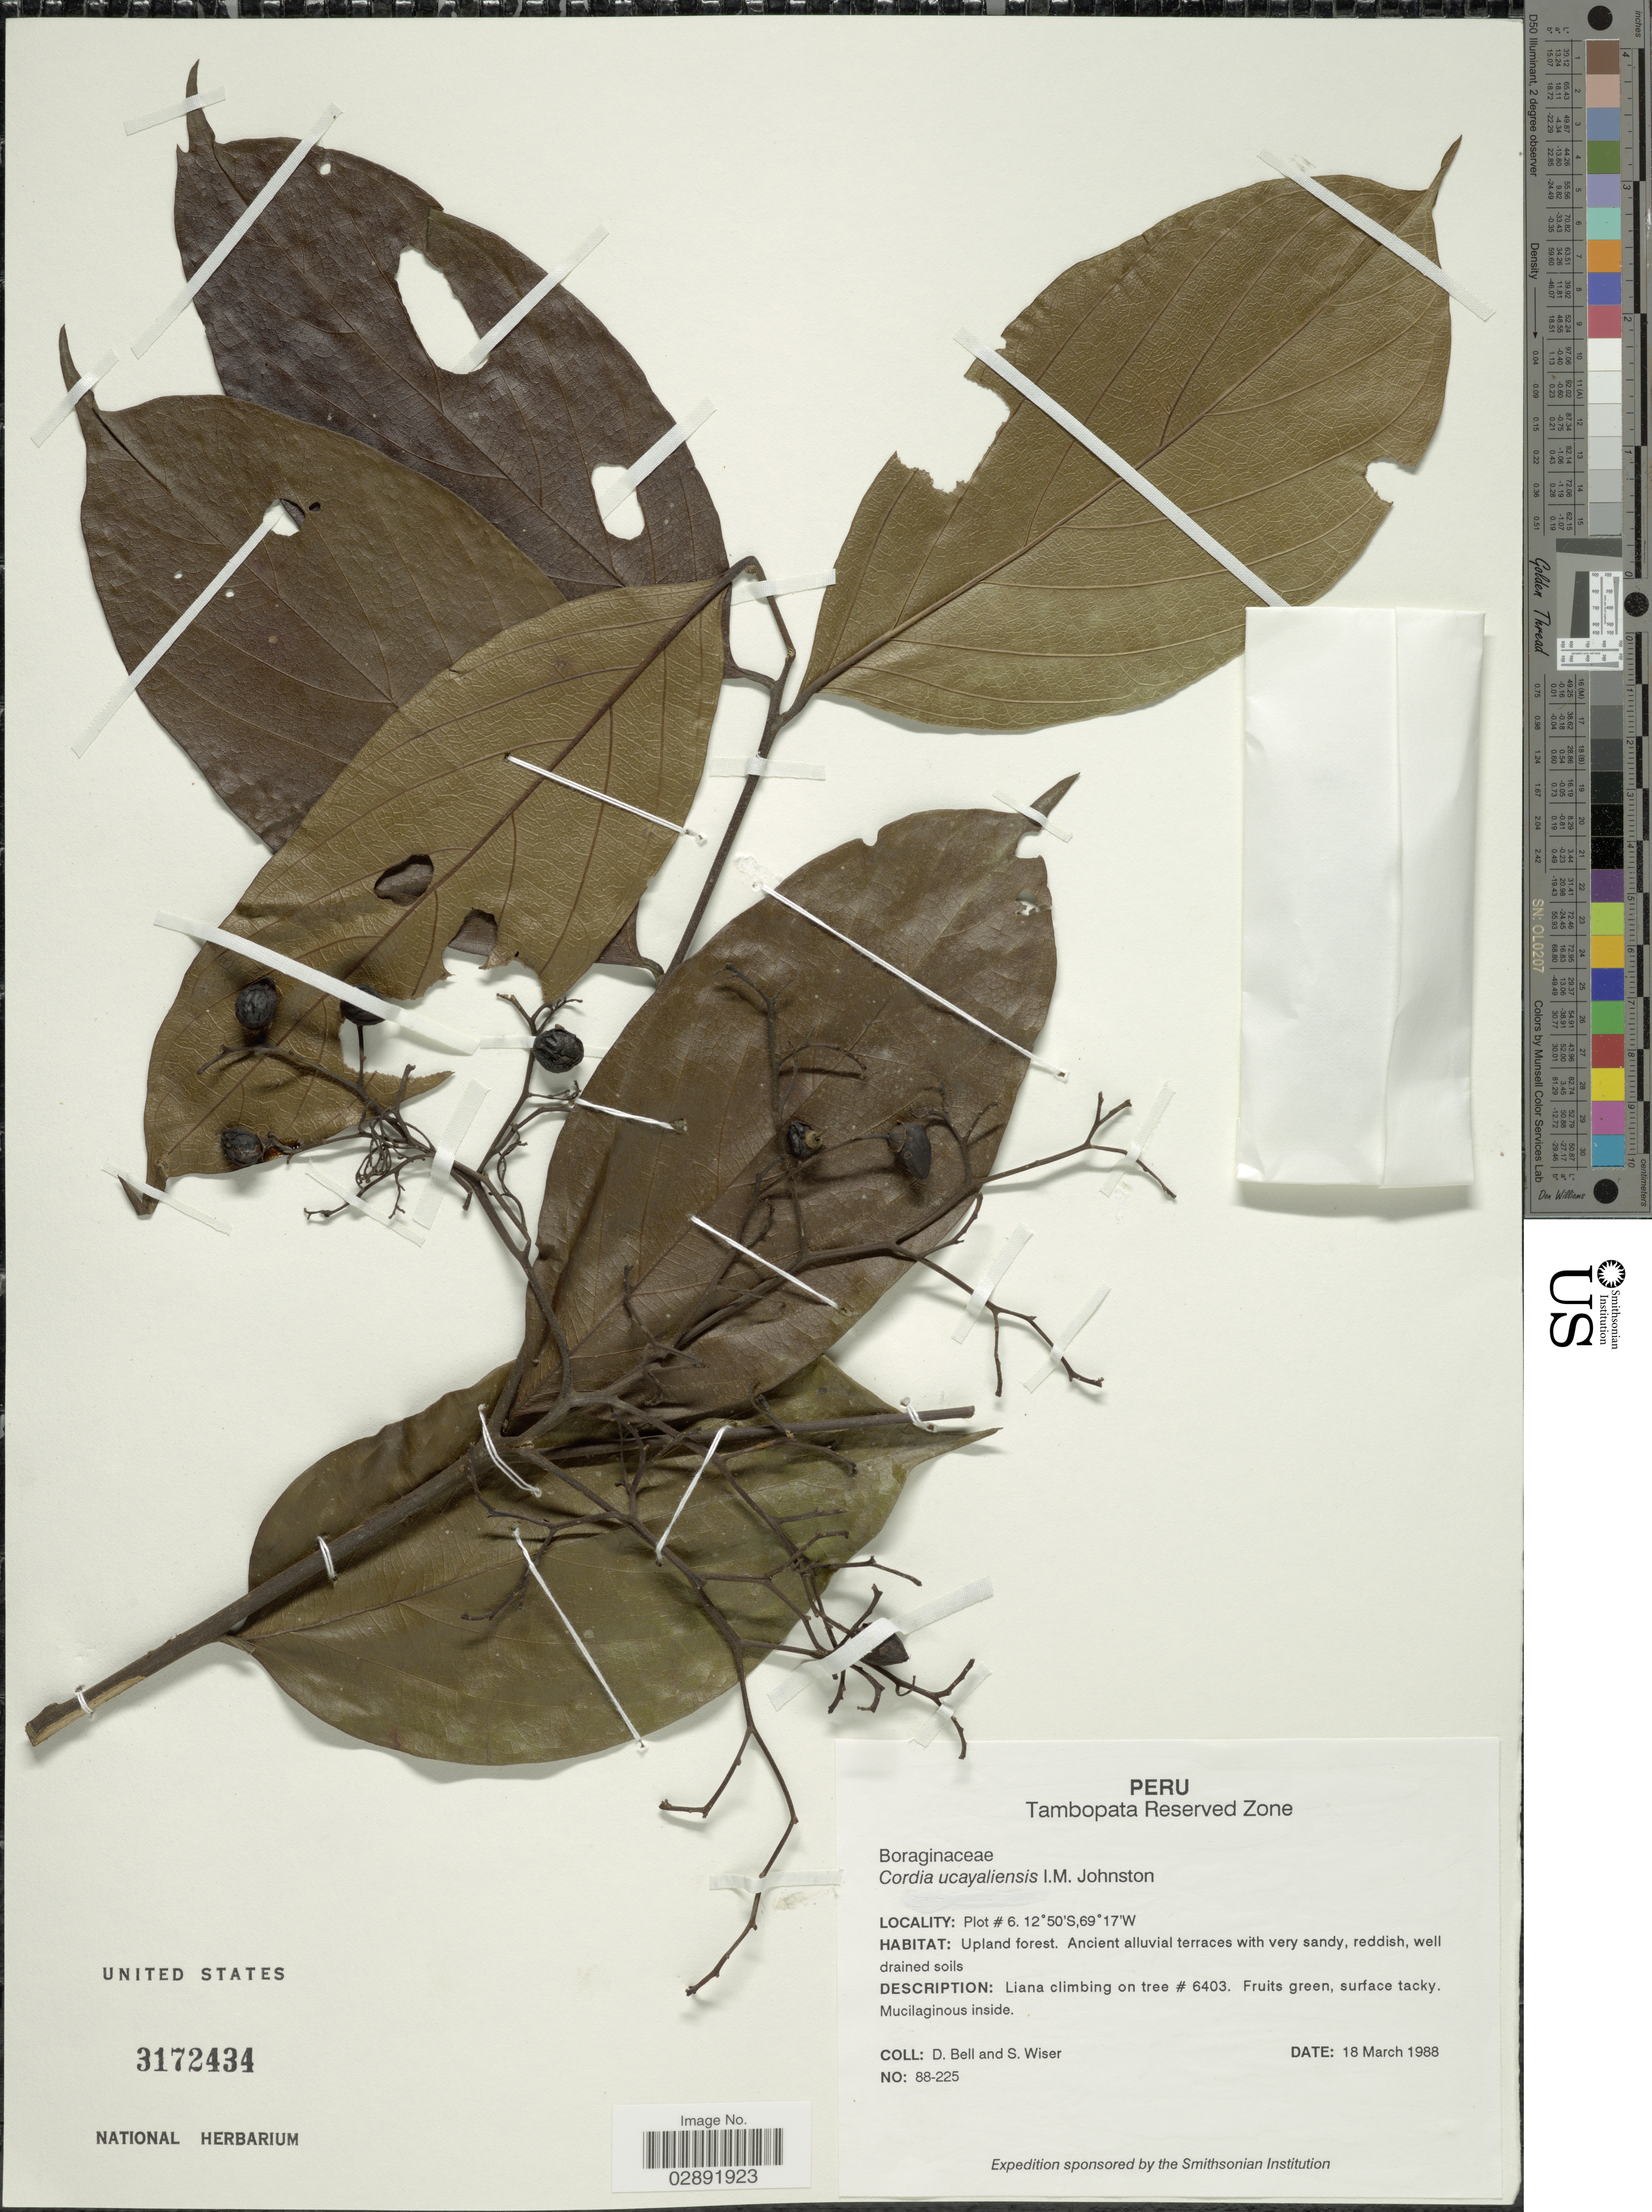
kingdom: Plantae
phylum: Tracheophyta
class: Magnoliopsida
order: Boraginales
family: Cordiaceae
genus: Cordia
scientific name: Cordia ucayaliensis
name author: I.M. Johnst.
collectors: D. A. Bell & S. Wiser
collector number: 88-225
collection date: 1988-03-18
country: Peru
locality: Tambopata Reserved Zone, Plot #6.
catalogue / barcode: US 3172434